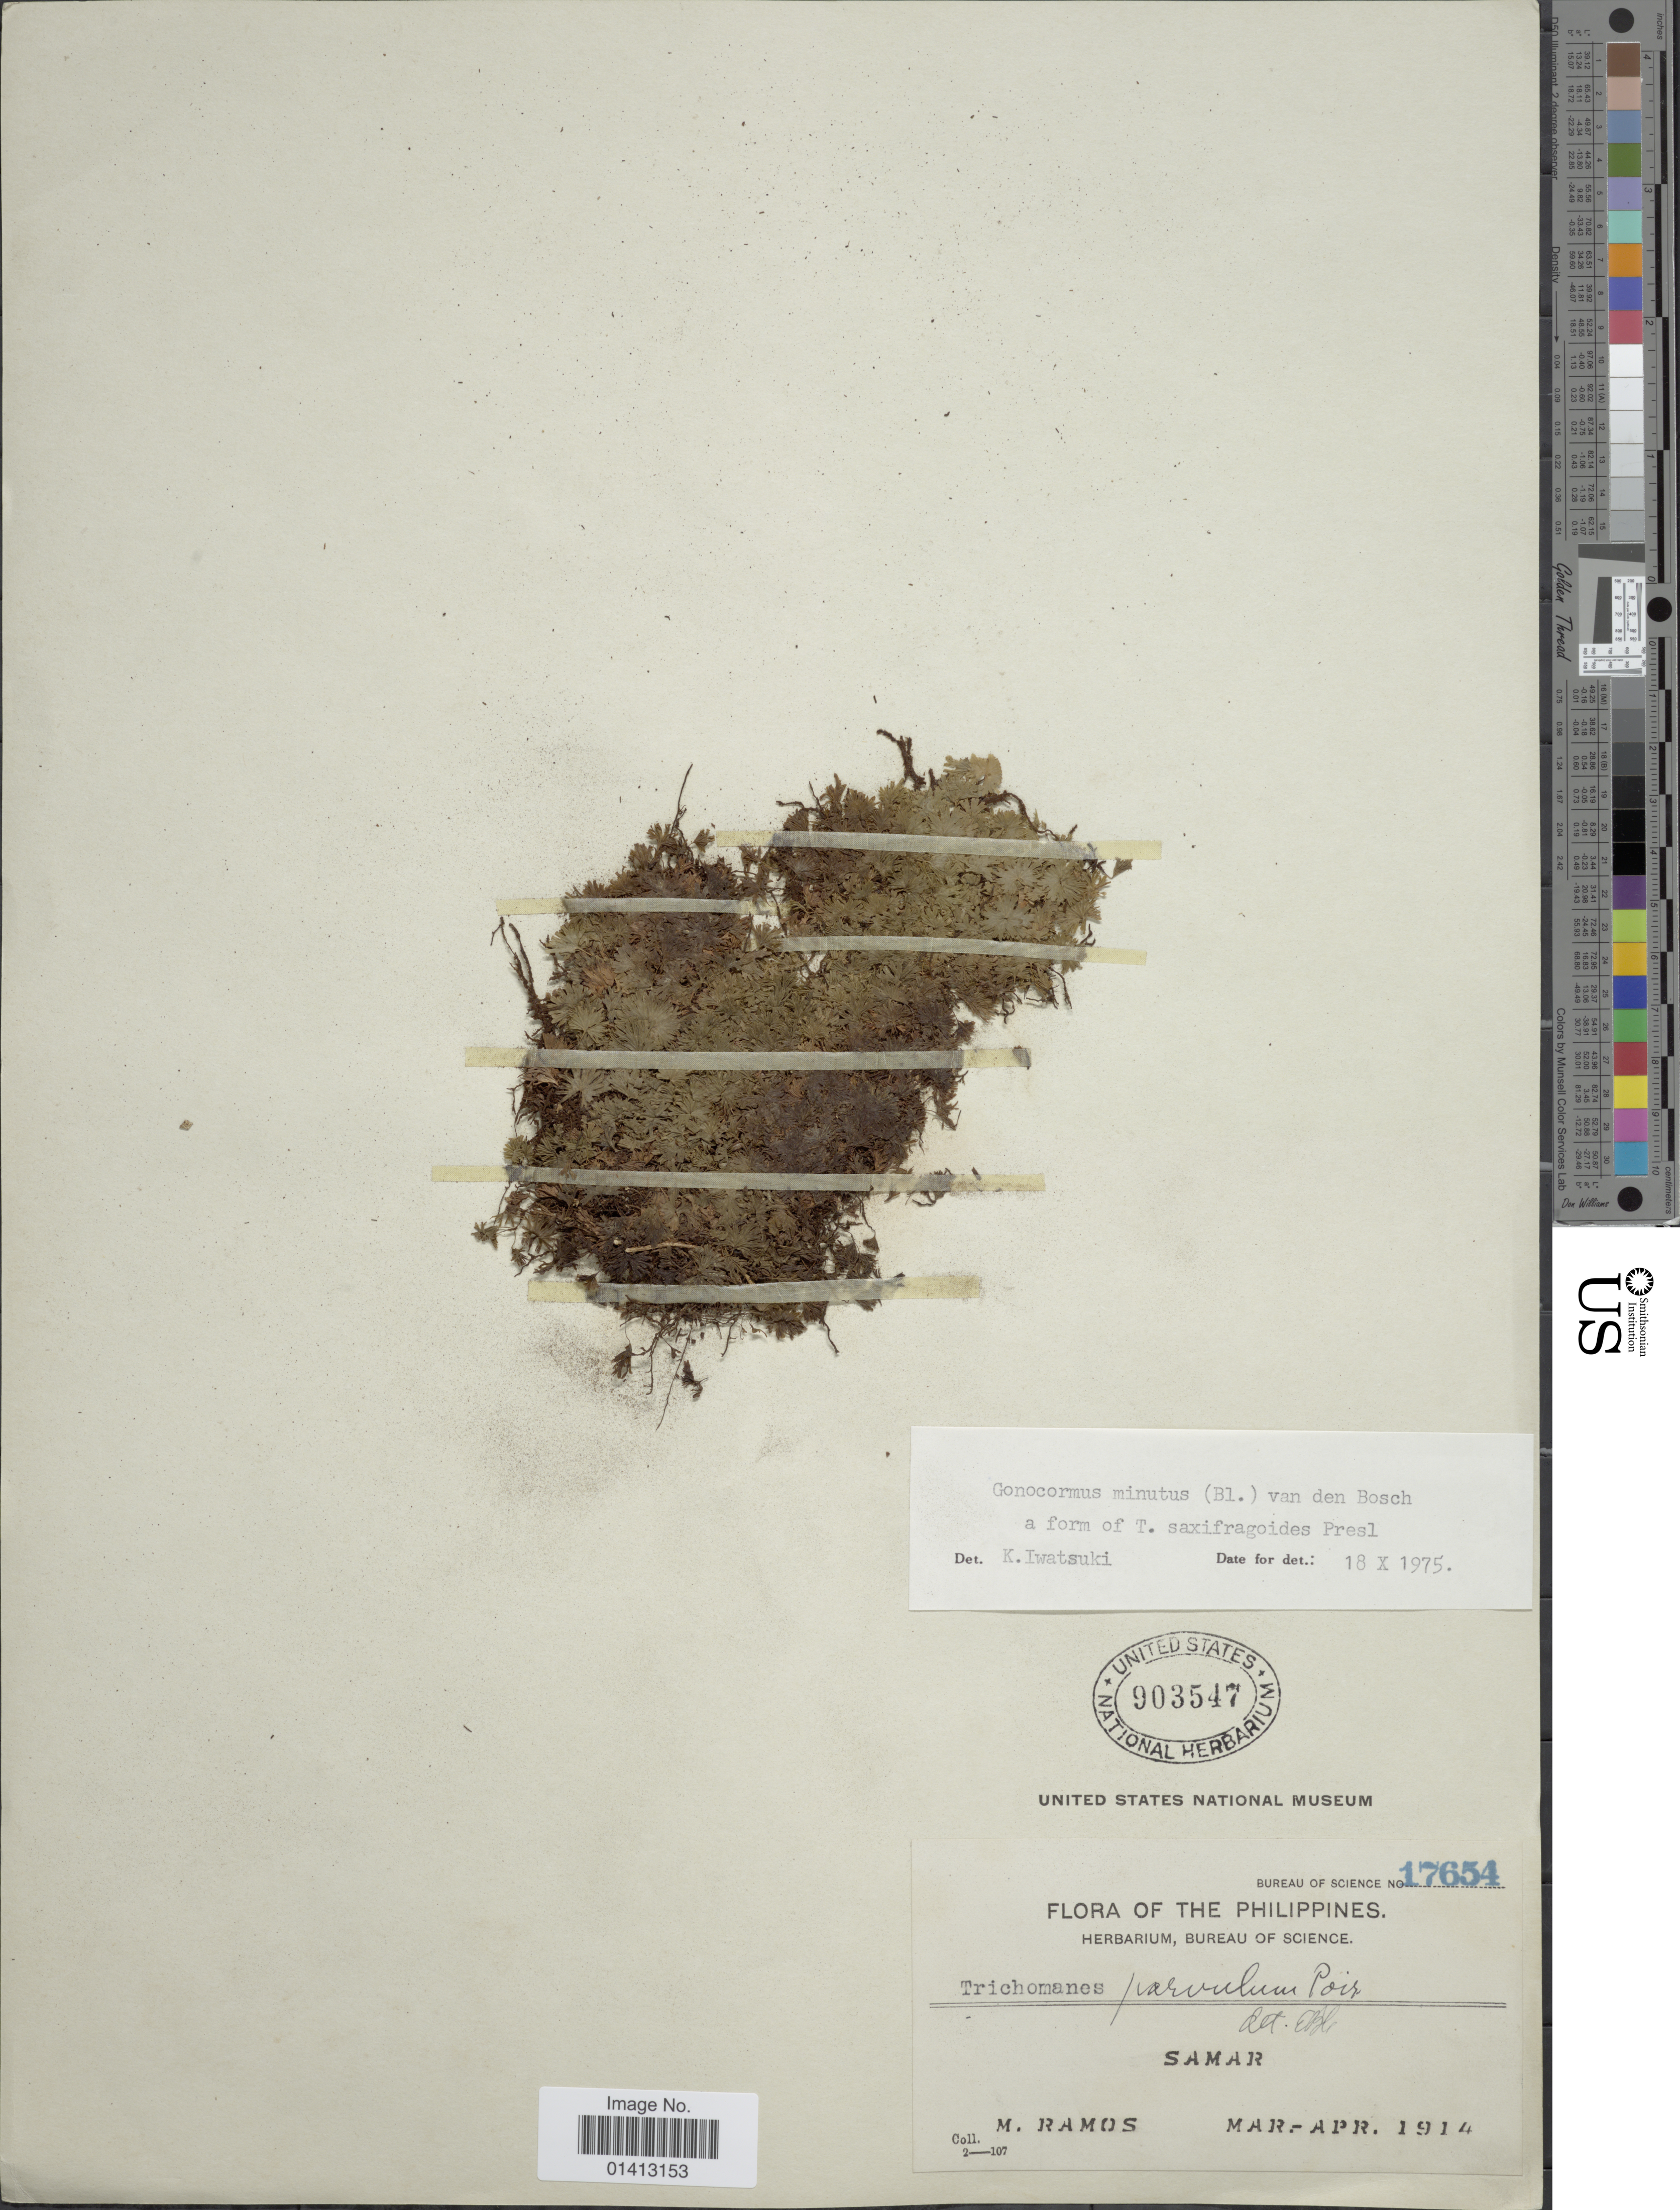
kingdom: Plantae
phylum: Tracheophyta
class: Polypodiopsida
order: Hymenophyllales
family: Hymenophyllaceae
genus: Crepidomanes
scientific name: Crepidomanes minutum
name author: (Blume) K. Iwats.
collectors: M. Ramos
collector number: Bureau of Science 17654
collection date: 1914-03/1914-04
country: Philippines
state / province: Eastern Visayas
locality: Samar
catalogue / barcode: US 903547